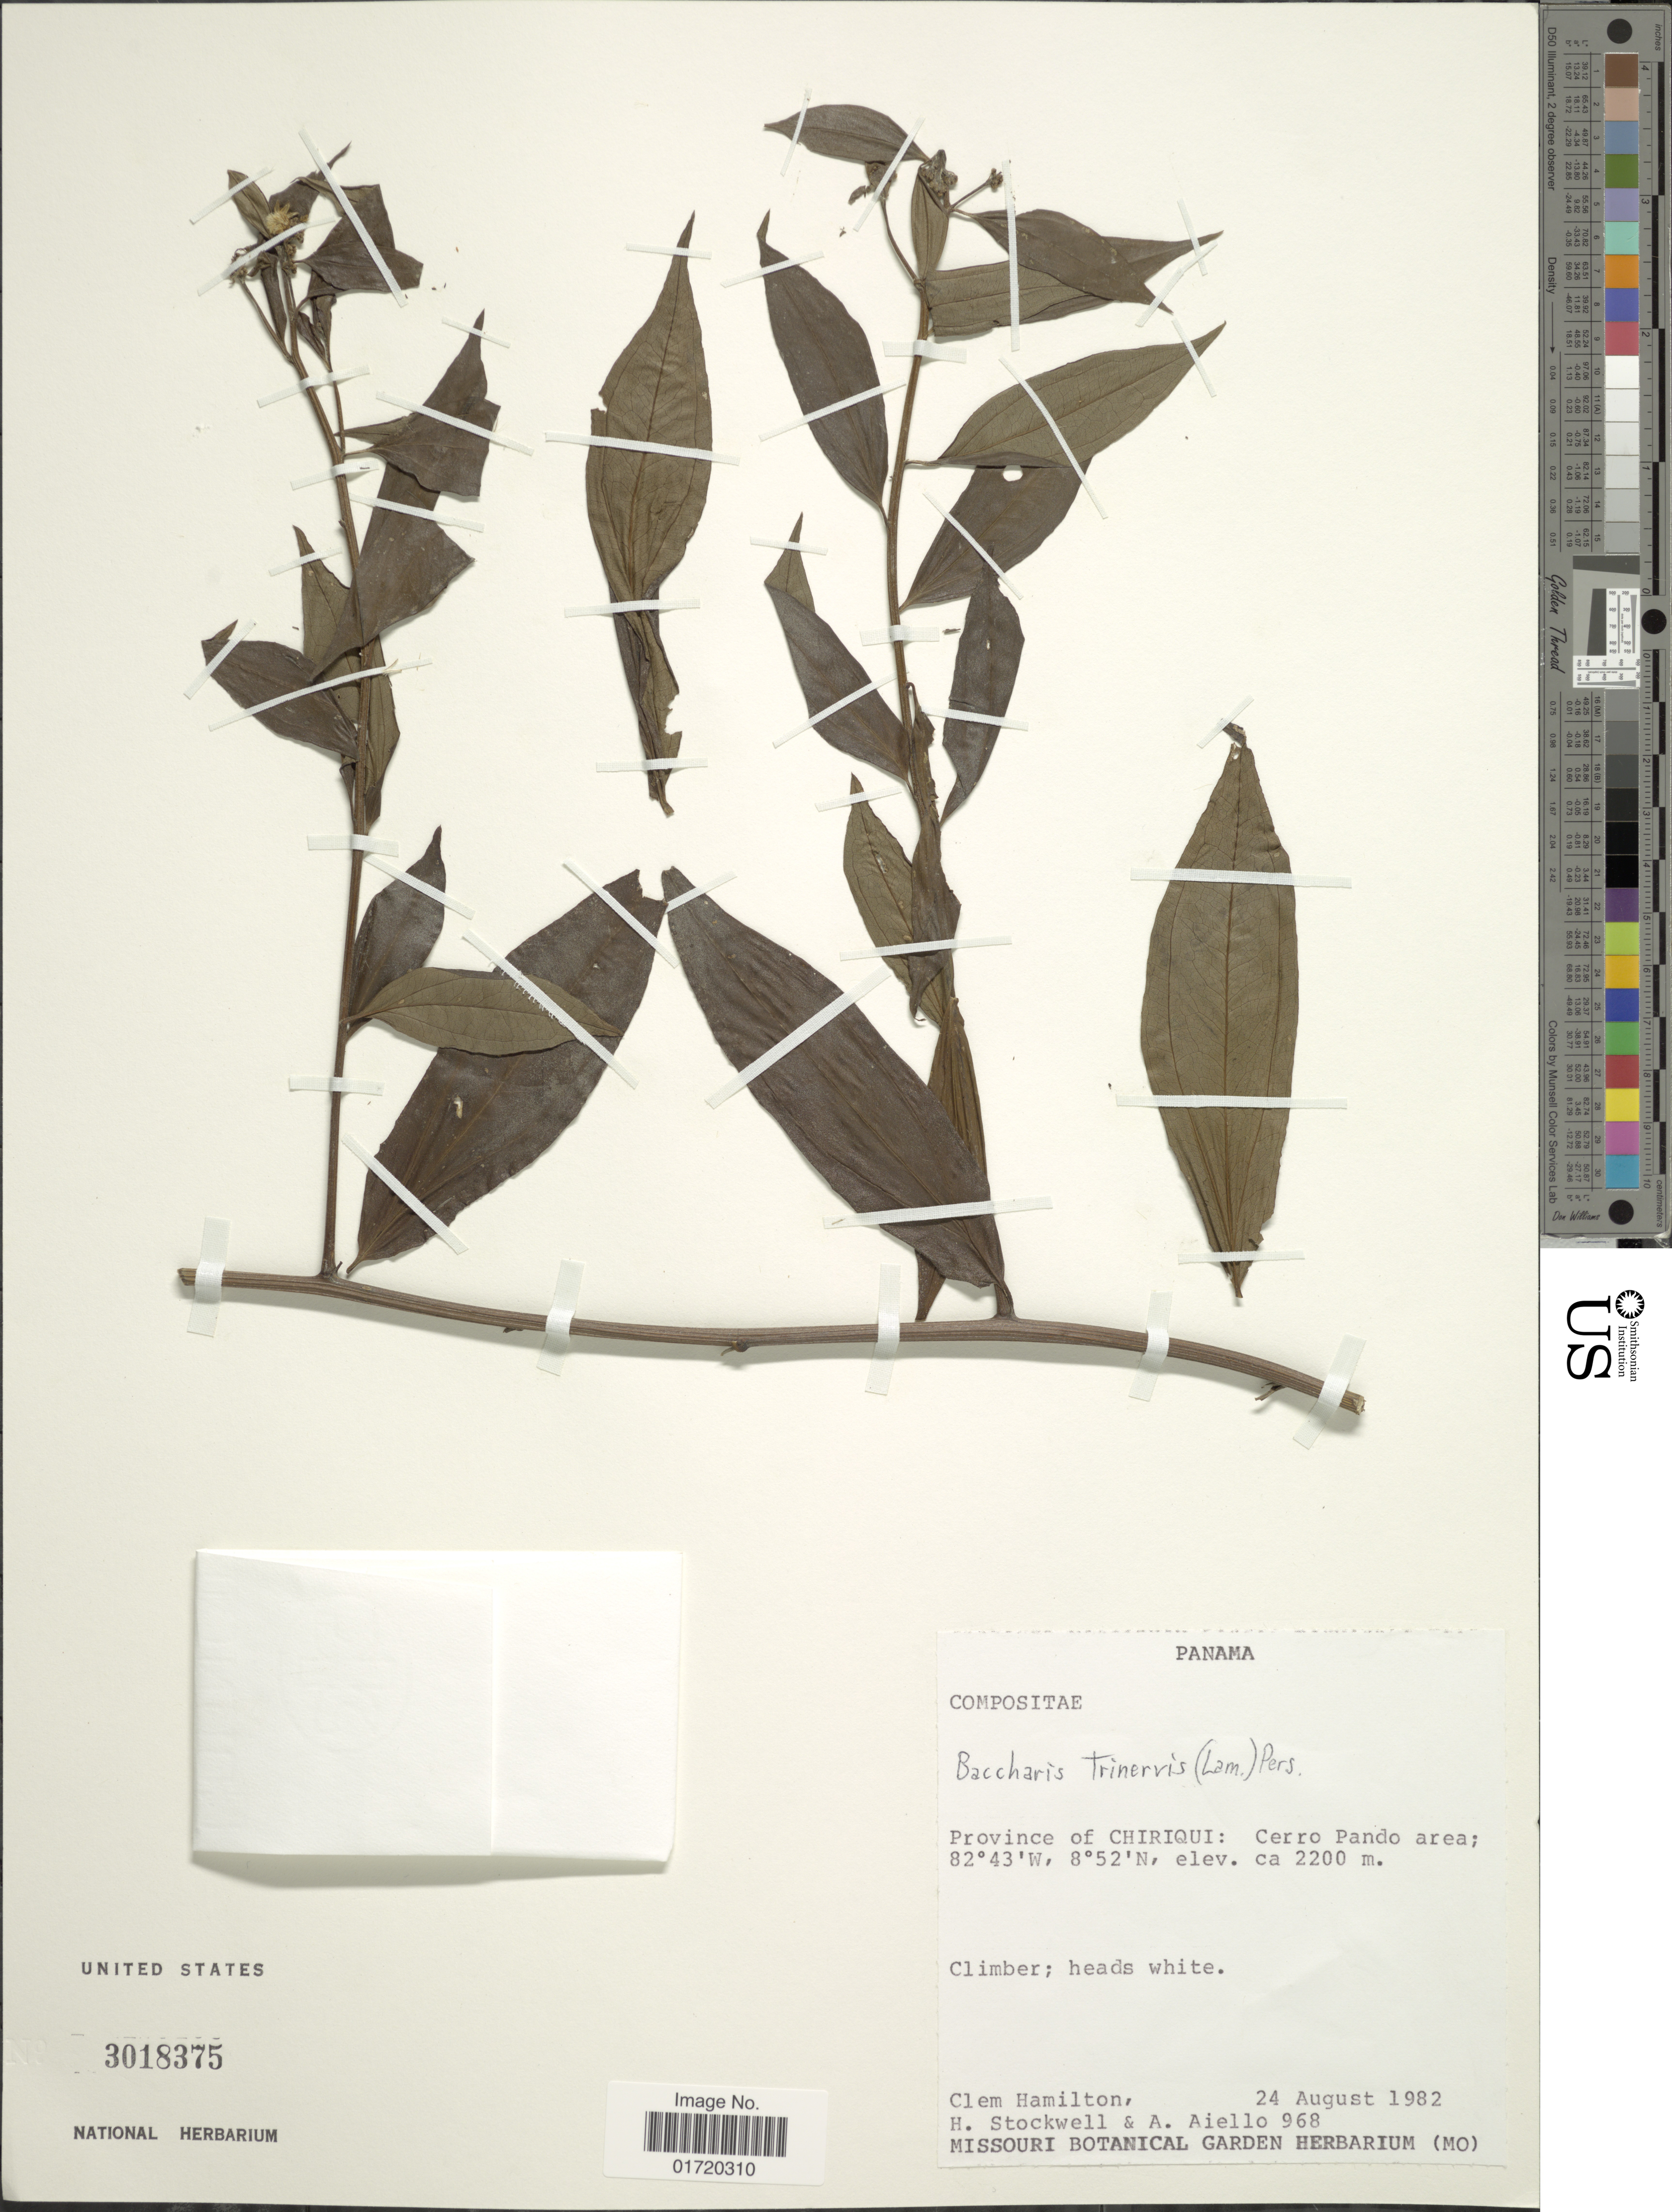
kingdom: Plantae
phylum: Tracheophyta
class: Magnoliopsida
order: Asterales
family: Asteraceae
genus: Baccharis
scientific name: Baccharis trinervis var. rhexioides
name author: (Kunth) Baker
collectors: C. Hamilton, H. Stockwell & A. Aiello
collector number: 968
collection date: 1982-08-24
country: Panama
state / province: Chiriqui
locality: Cerro Pando area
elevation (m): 2200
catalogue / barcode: US 3018375